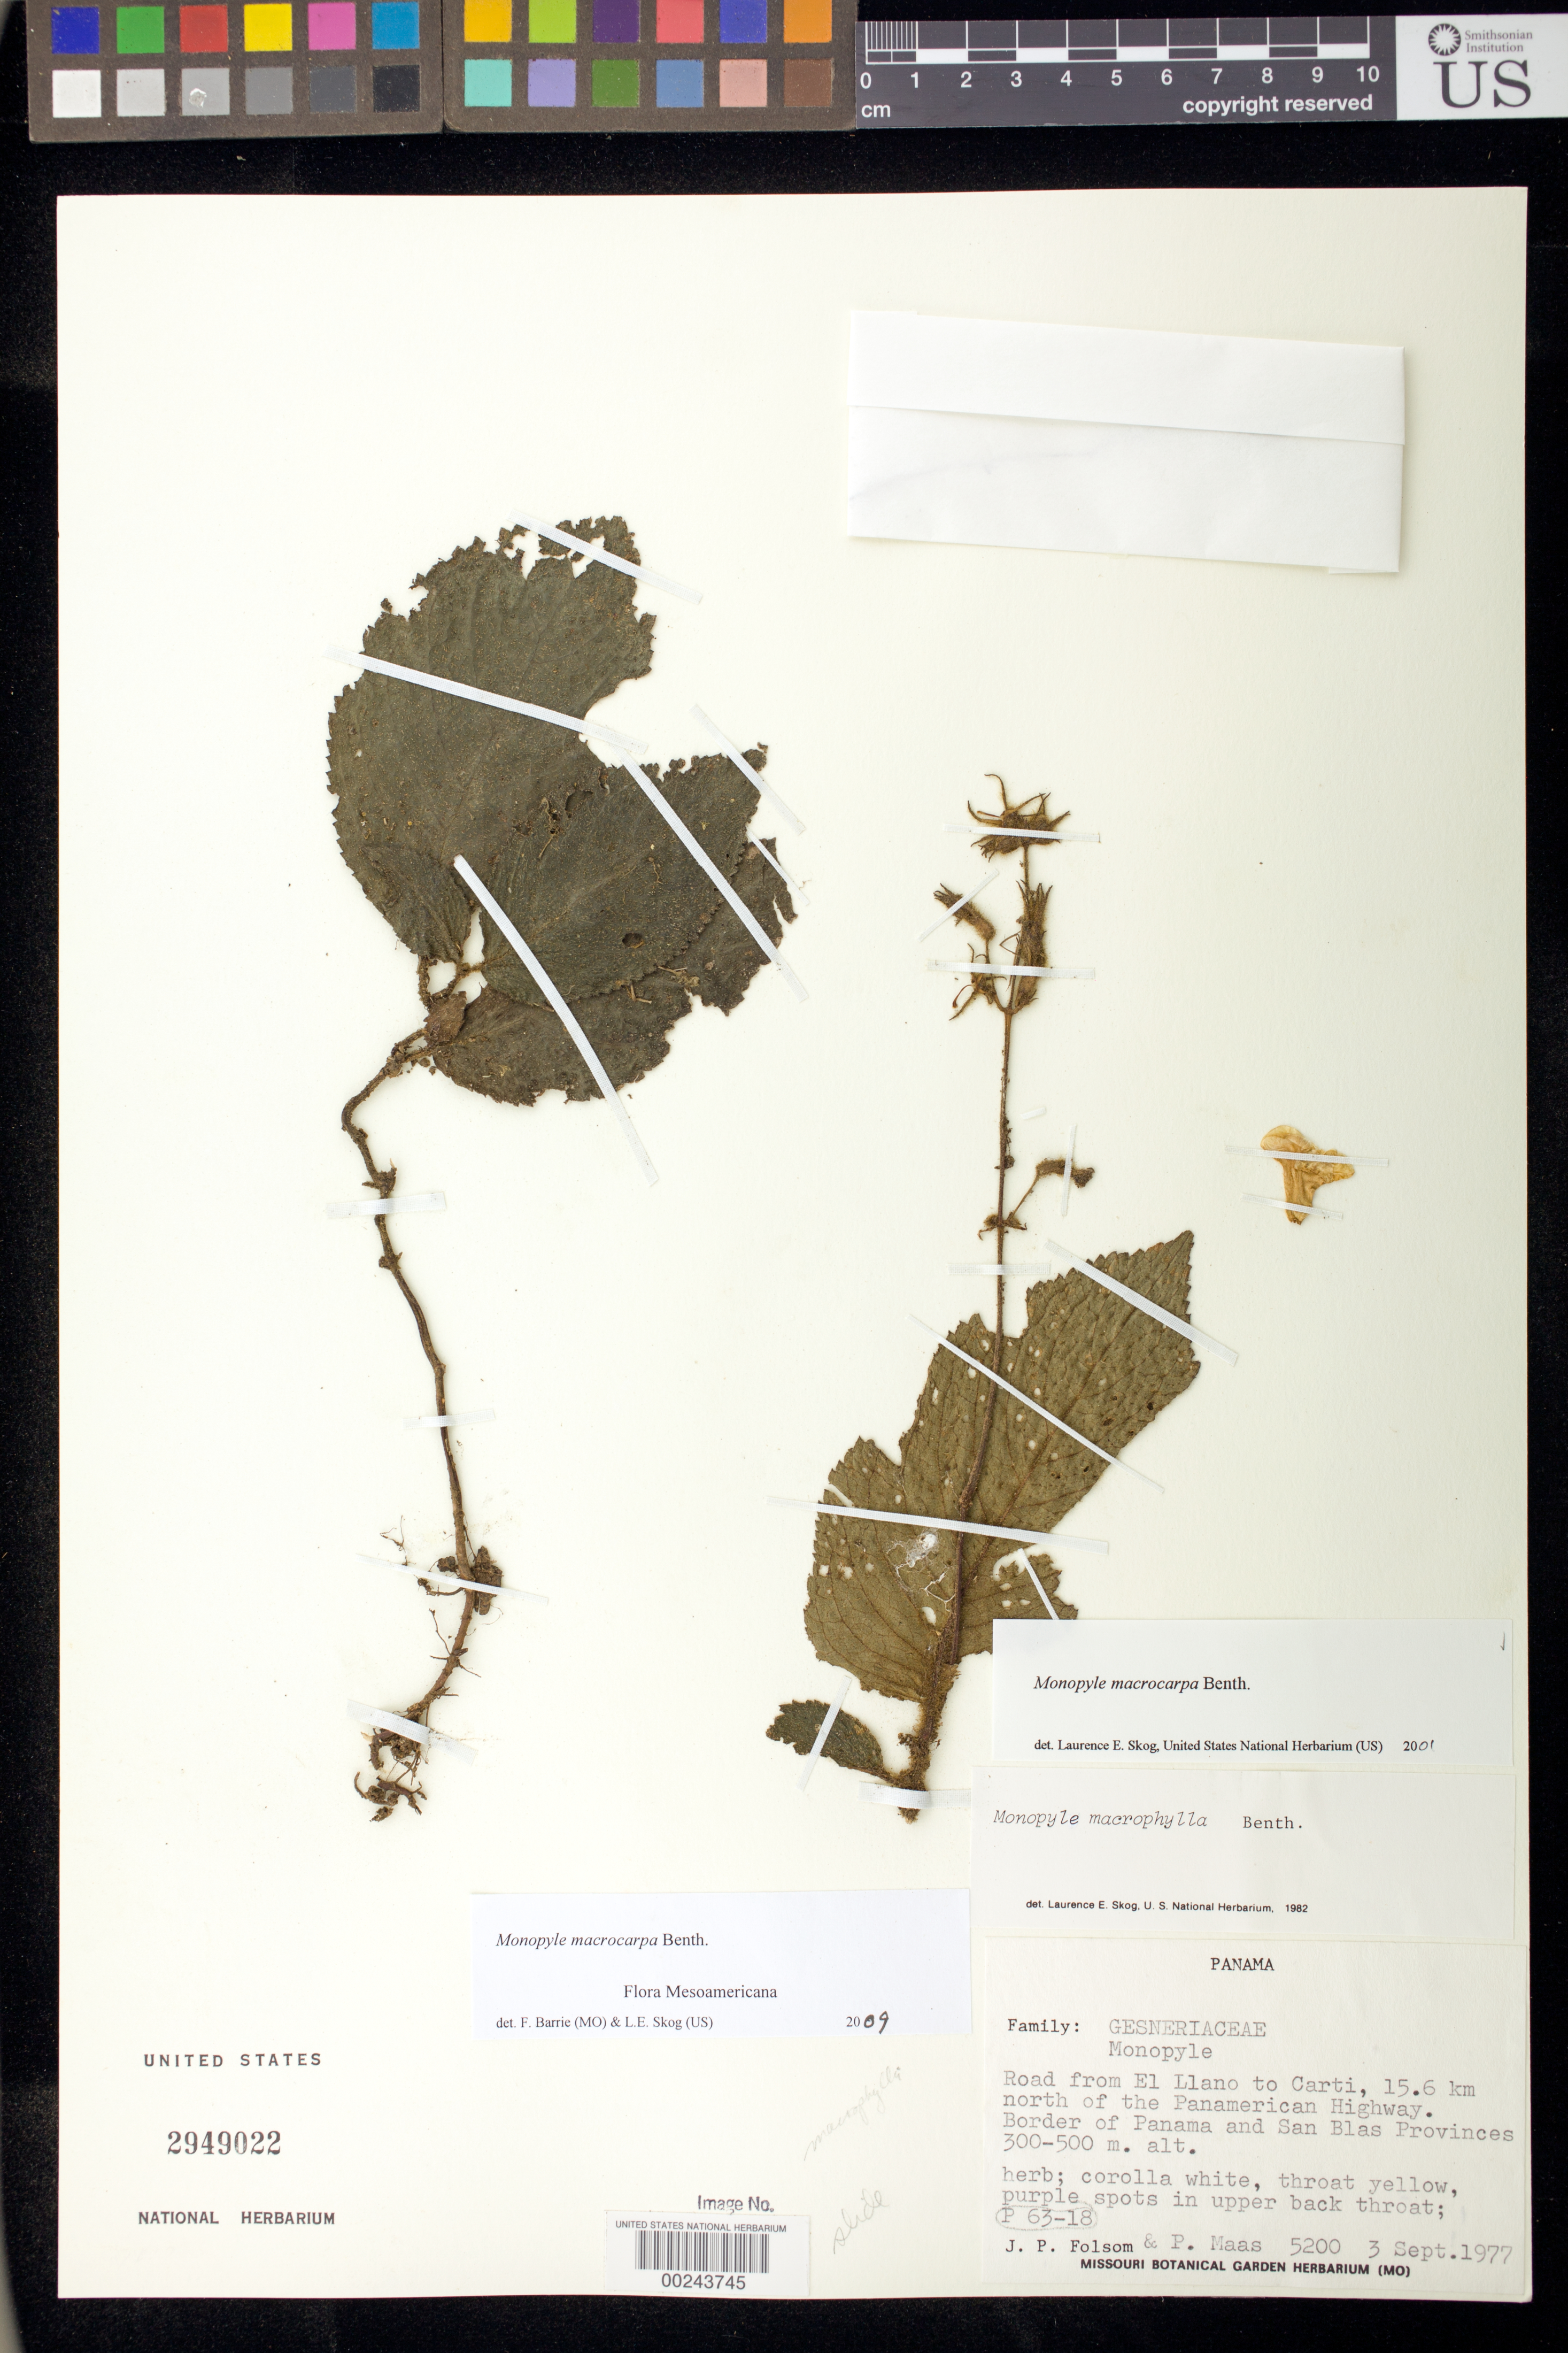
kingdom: Plantae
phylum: Tracheophyta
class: Magnoliopsida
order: Lamiales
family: Gesneriaceae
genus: Monopyle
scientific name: Monopyle macrocarpa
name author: Benth.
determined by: Skog, Laurence E.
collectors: J. P. Folsom & P. Maas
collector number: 5200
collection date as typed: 03 Sep 1977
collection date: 1977-09-03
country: Panama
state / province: Panamá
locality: Road from El Llano to Carti, 15.6 km north of the Panamerican Highway; border of Panama and San Blas Provinces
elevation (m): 300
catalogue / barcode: US 2949022